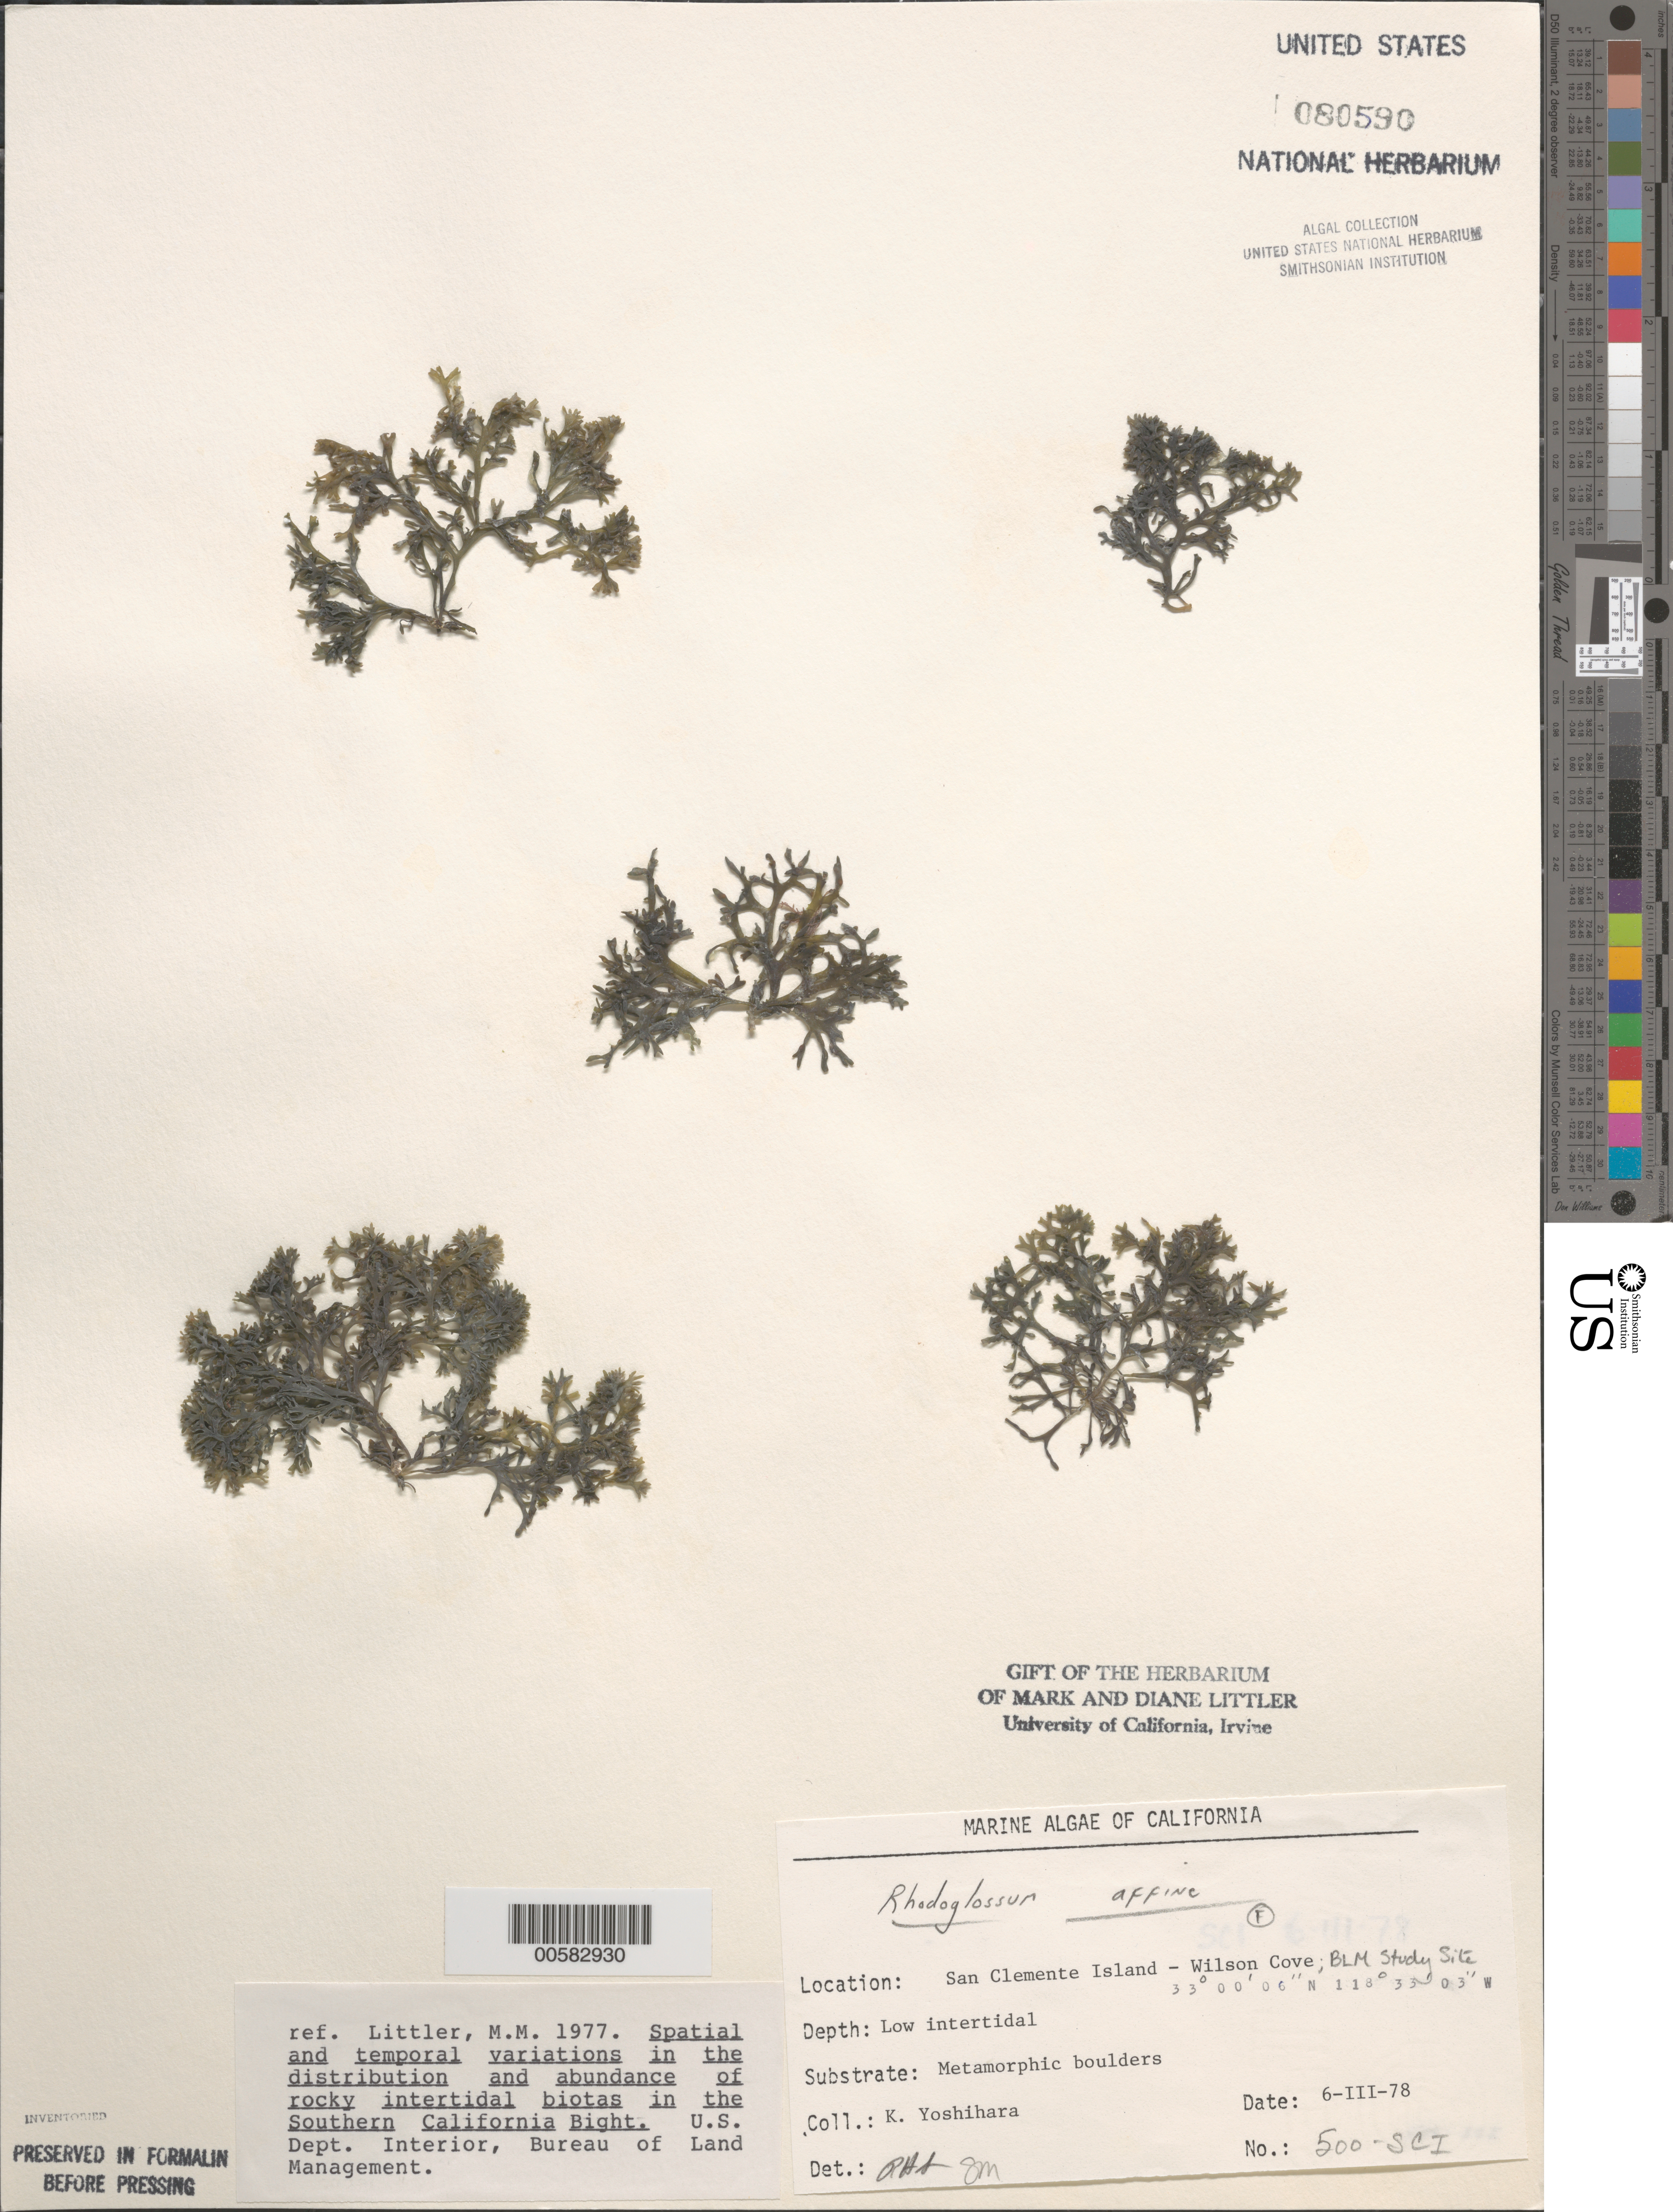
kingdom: Plantae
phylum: Rhodophyta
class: Florideophyceae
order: Gigartinales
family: Gigartinaceae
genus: Mazzaella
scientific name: Mazzaella affinis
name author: (Harvey) Fredericq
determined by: Algae name updating Project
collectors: K. Yoshihara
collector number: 500-sci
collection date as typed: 06 Mar 1978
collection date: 1978-03-06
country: United States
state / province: California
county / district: Los Angeles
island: San Clemente Island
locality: Wilson Cove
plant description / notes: BLM-SOCALBIGHT Rocky Intertidal Survey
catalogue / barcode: US 80590